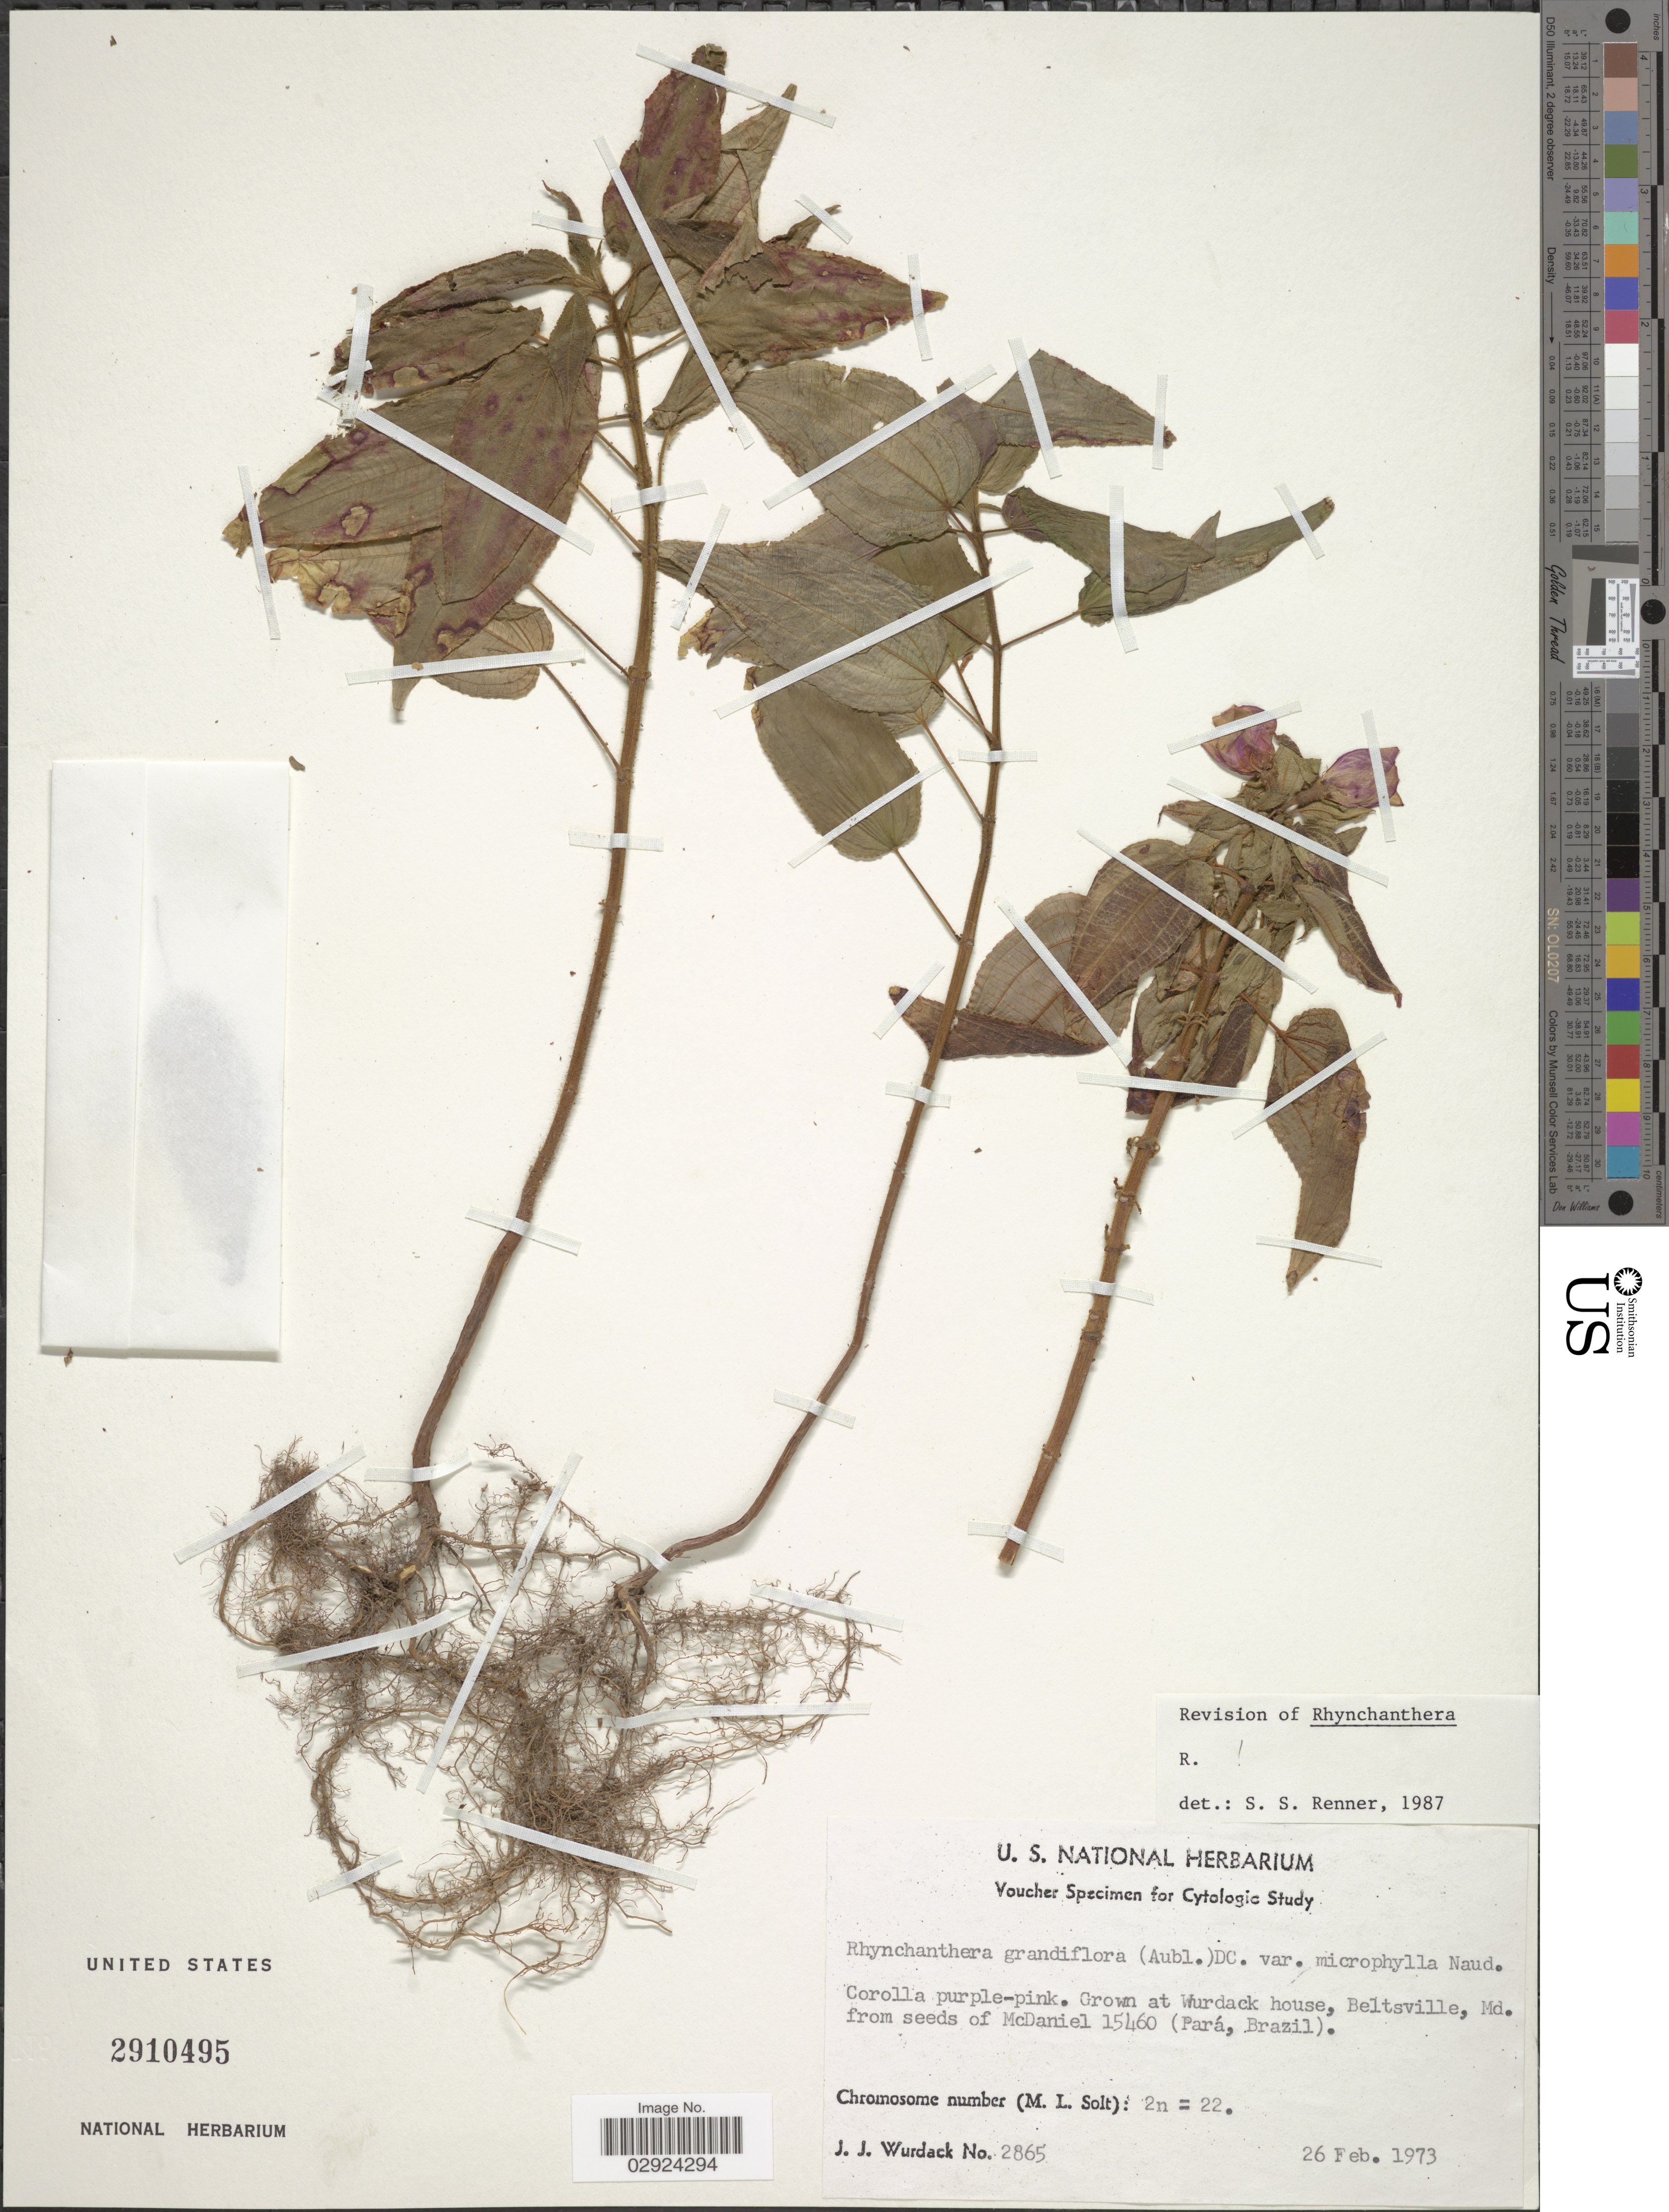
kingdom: Plantae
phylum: Tracheophyta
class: Magnoliopsida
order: Myrtales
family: Melastomataceae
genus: Rhynchanthera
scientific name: Rhynchanthera grandiflora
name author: (Aubl.) DC.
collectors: J. J. Wurdack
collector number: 2865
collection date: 1973-02-26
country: United States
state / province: Maryland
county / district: Prince George's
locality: Grown at Wurdack house, Beltsville, Md.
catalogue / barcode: US 2910495